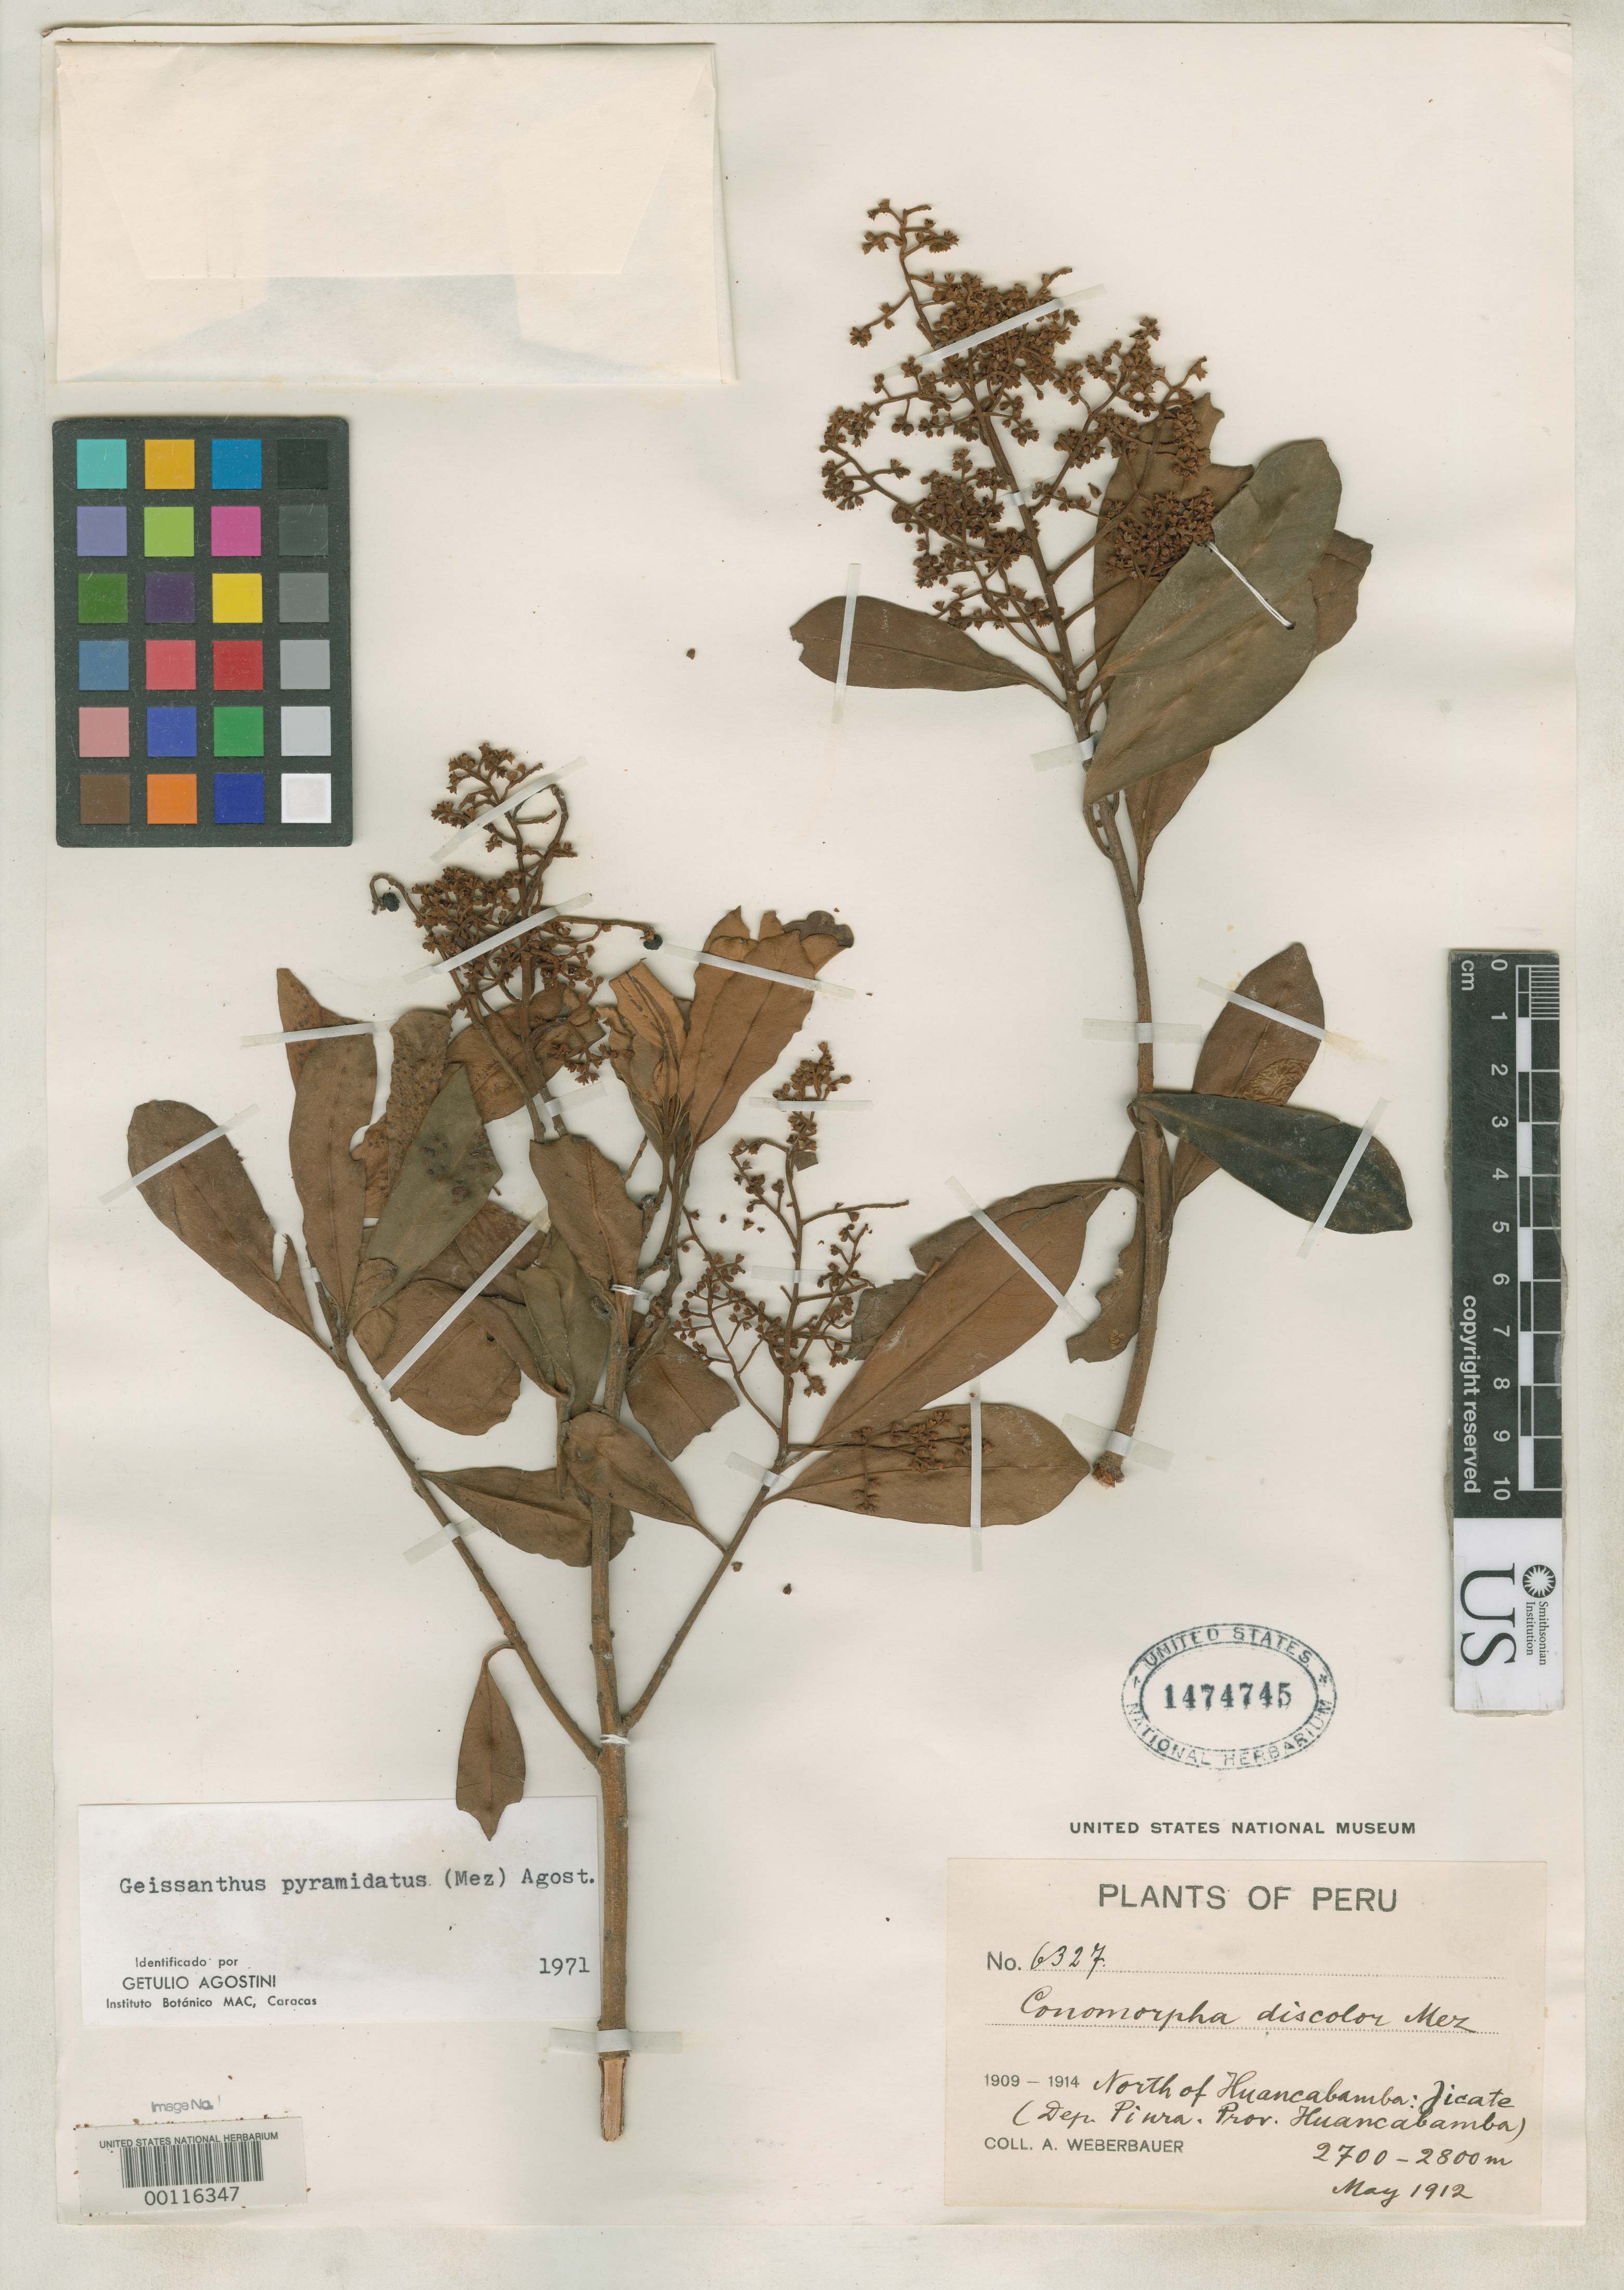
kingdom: Plantae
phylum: Tracheophyta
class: Magnoliopsida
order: Ericales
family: Primulaceae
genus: Conomorpha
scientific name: Conomorpha discolor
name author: Mez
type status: Isotype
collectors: A. Weberbauer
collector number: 6327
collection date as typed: Apr 1912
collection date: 1912-04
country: Peru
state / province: Piura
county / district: Huancabamba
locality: Jicate, N of Huancabamba.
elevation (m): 2700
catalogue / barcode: US 1474745